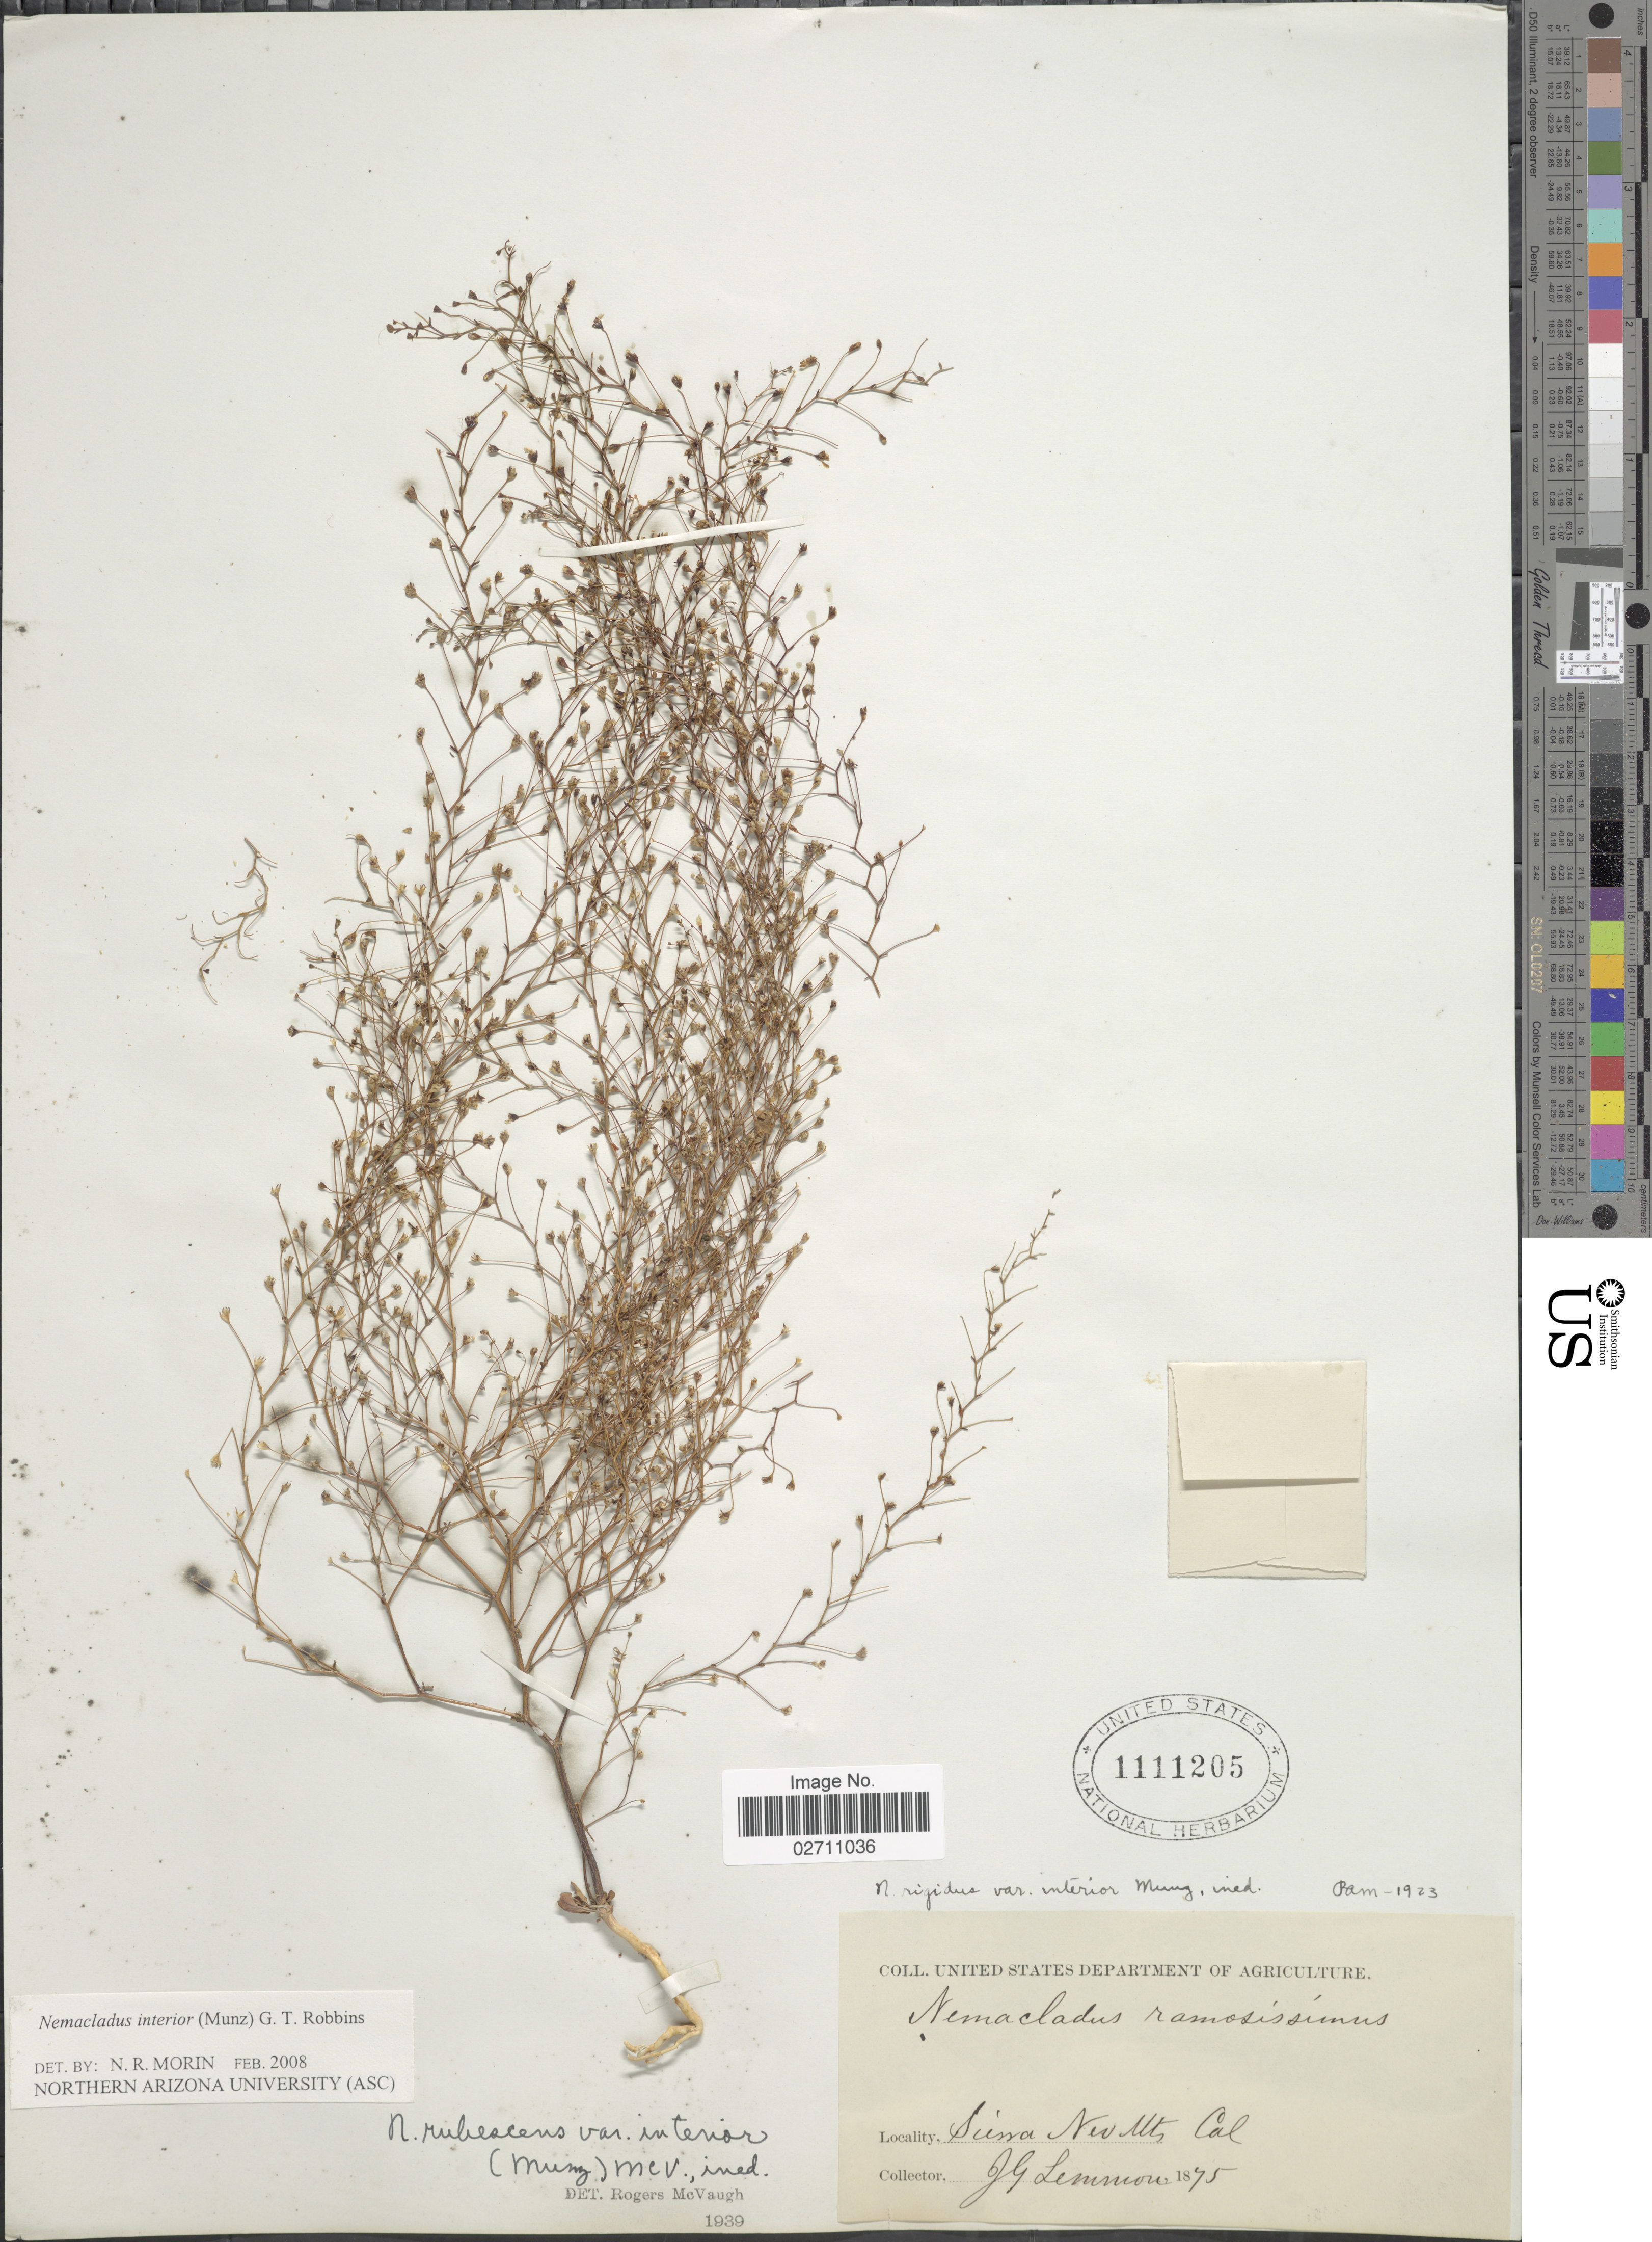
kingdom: Plantae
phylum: Tracheophyta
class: Magnoliopsida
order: Asterales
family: Campanulaceae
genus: Nemacladus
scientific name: Nemacladus interior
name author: (Munz) G.T. Robbins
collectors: J. Lemmon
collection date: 1875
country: United States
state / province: California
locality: Sierra Nev Mts.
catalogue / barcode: US 1111205